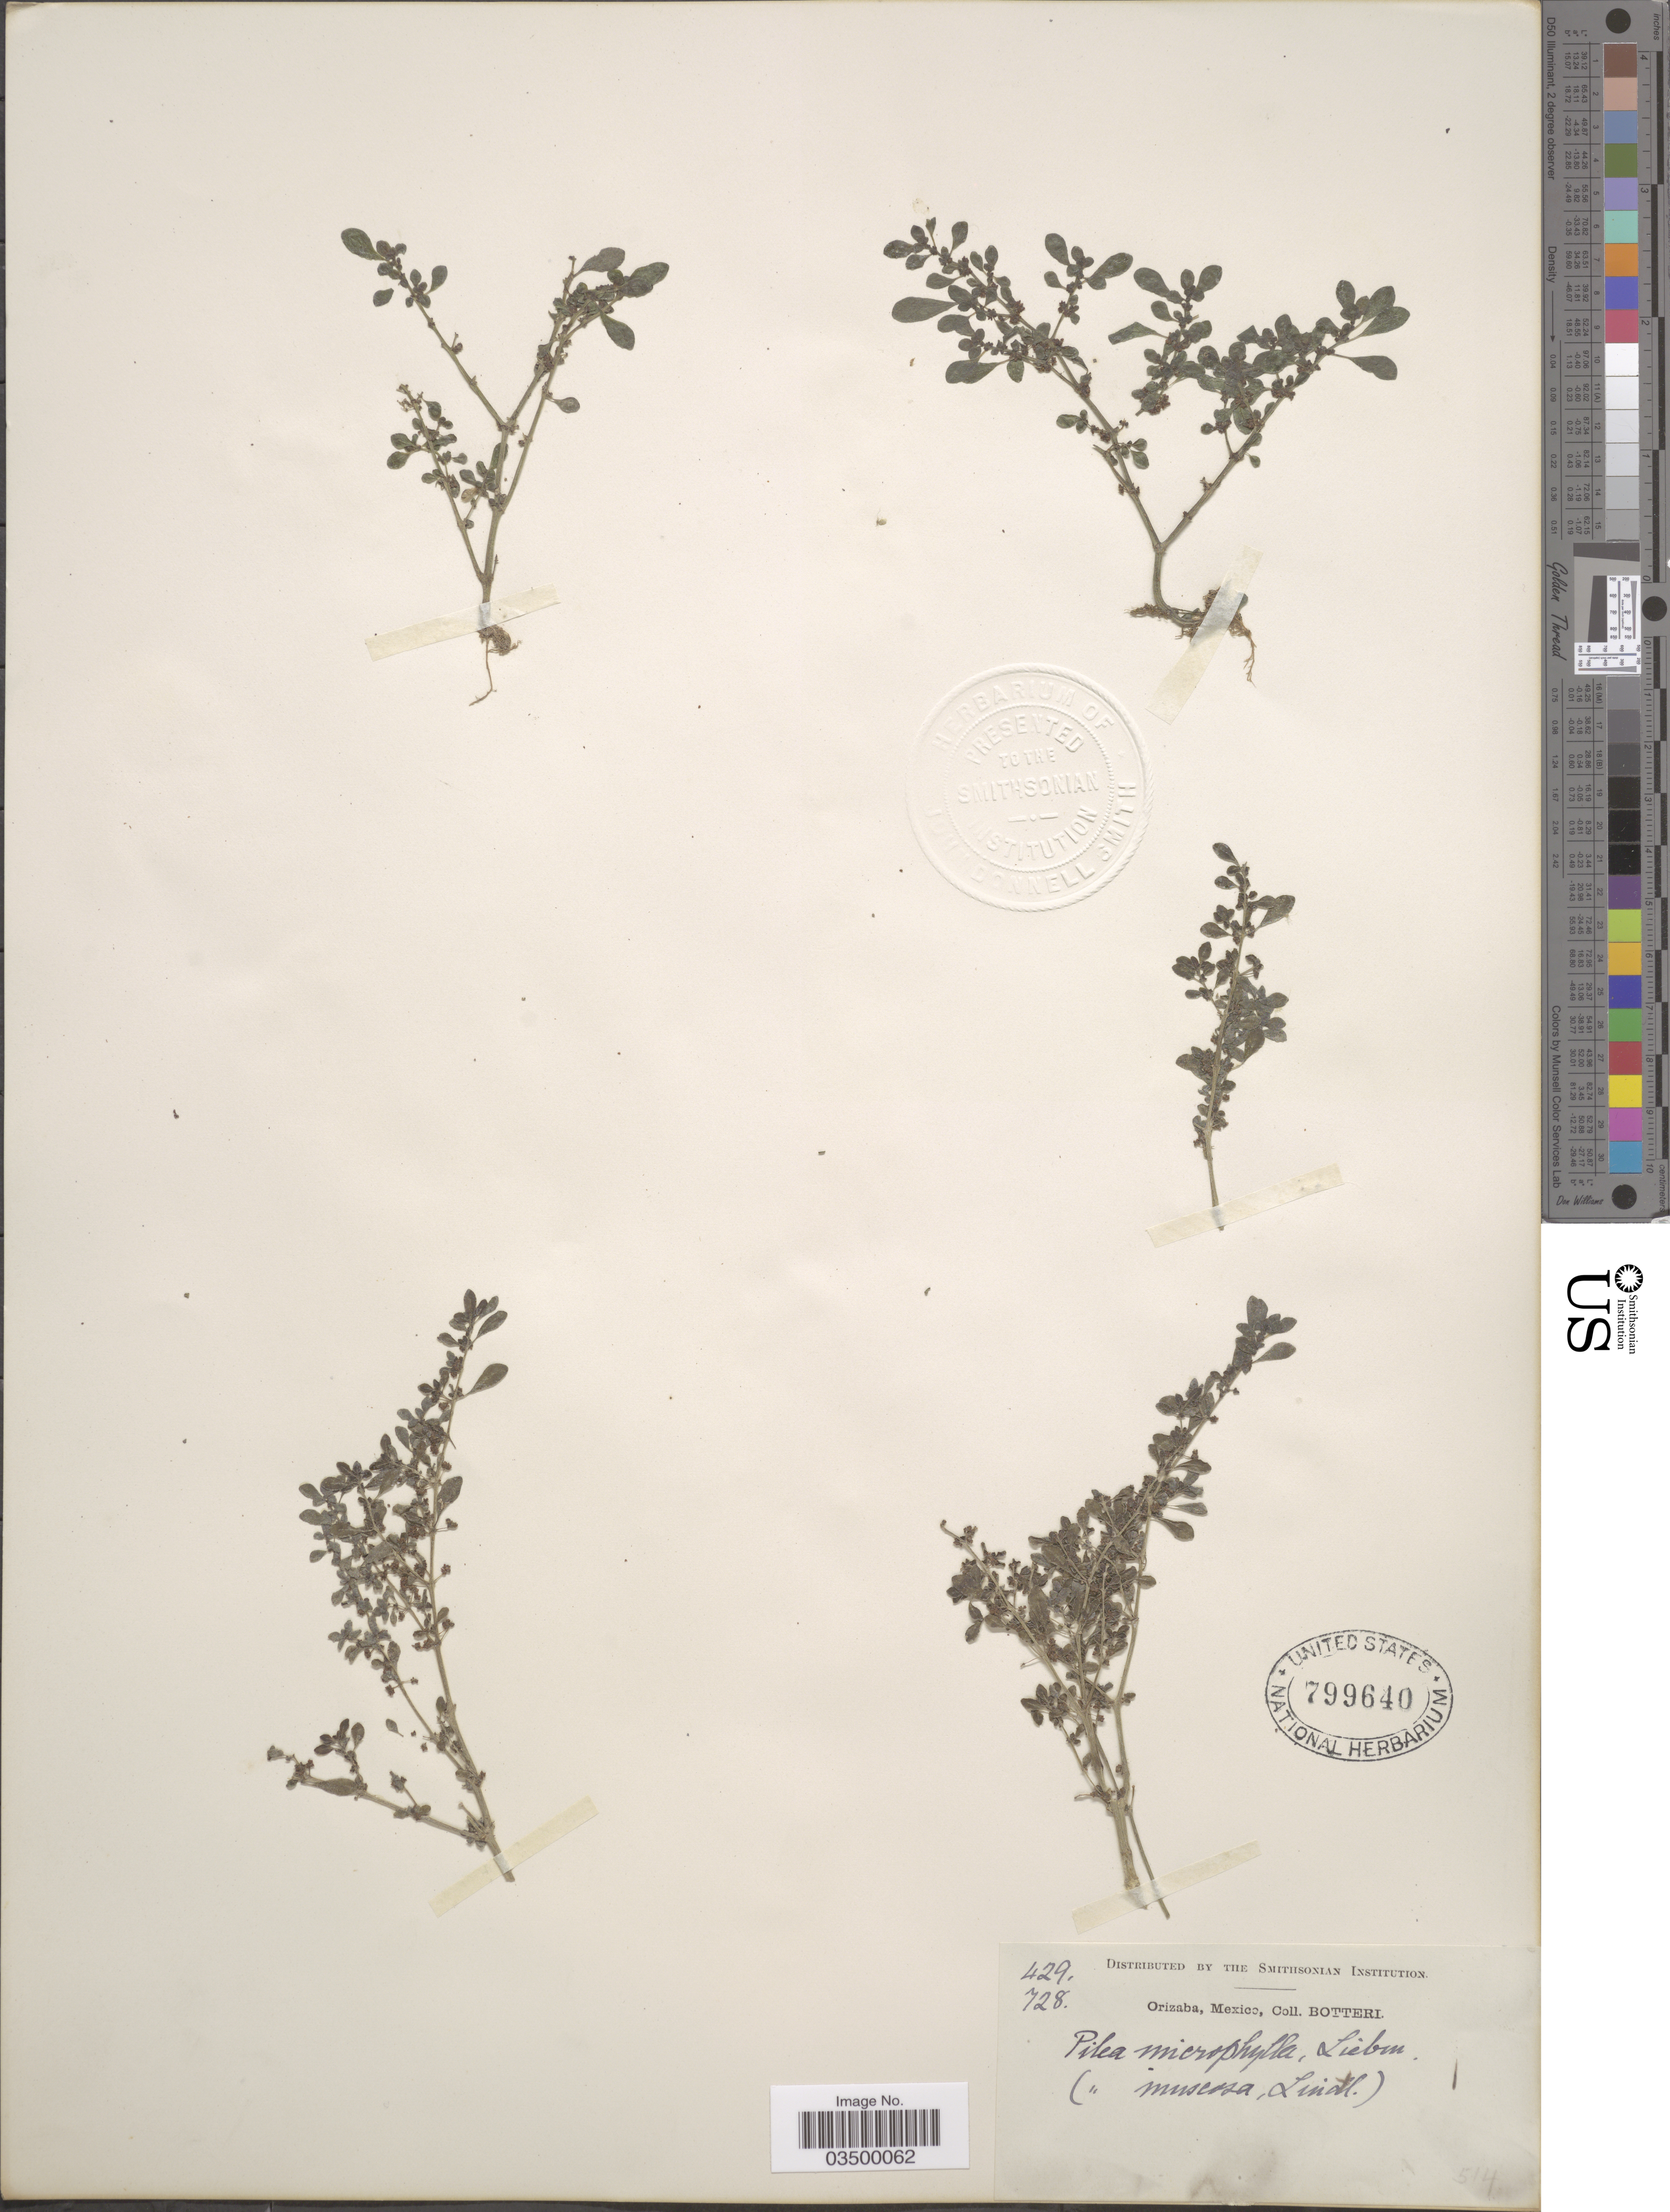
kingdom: Plantae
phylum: Tracheophyta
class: Magnoliopsida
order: Rosales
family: Urticaceae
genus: Pilea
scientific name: Pilea microphylla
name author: (L.) Liebm.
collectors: -. Botteri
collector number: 429/728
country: Mexico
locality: Orizaba.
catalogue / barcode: US 799640